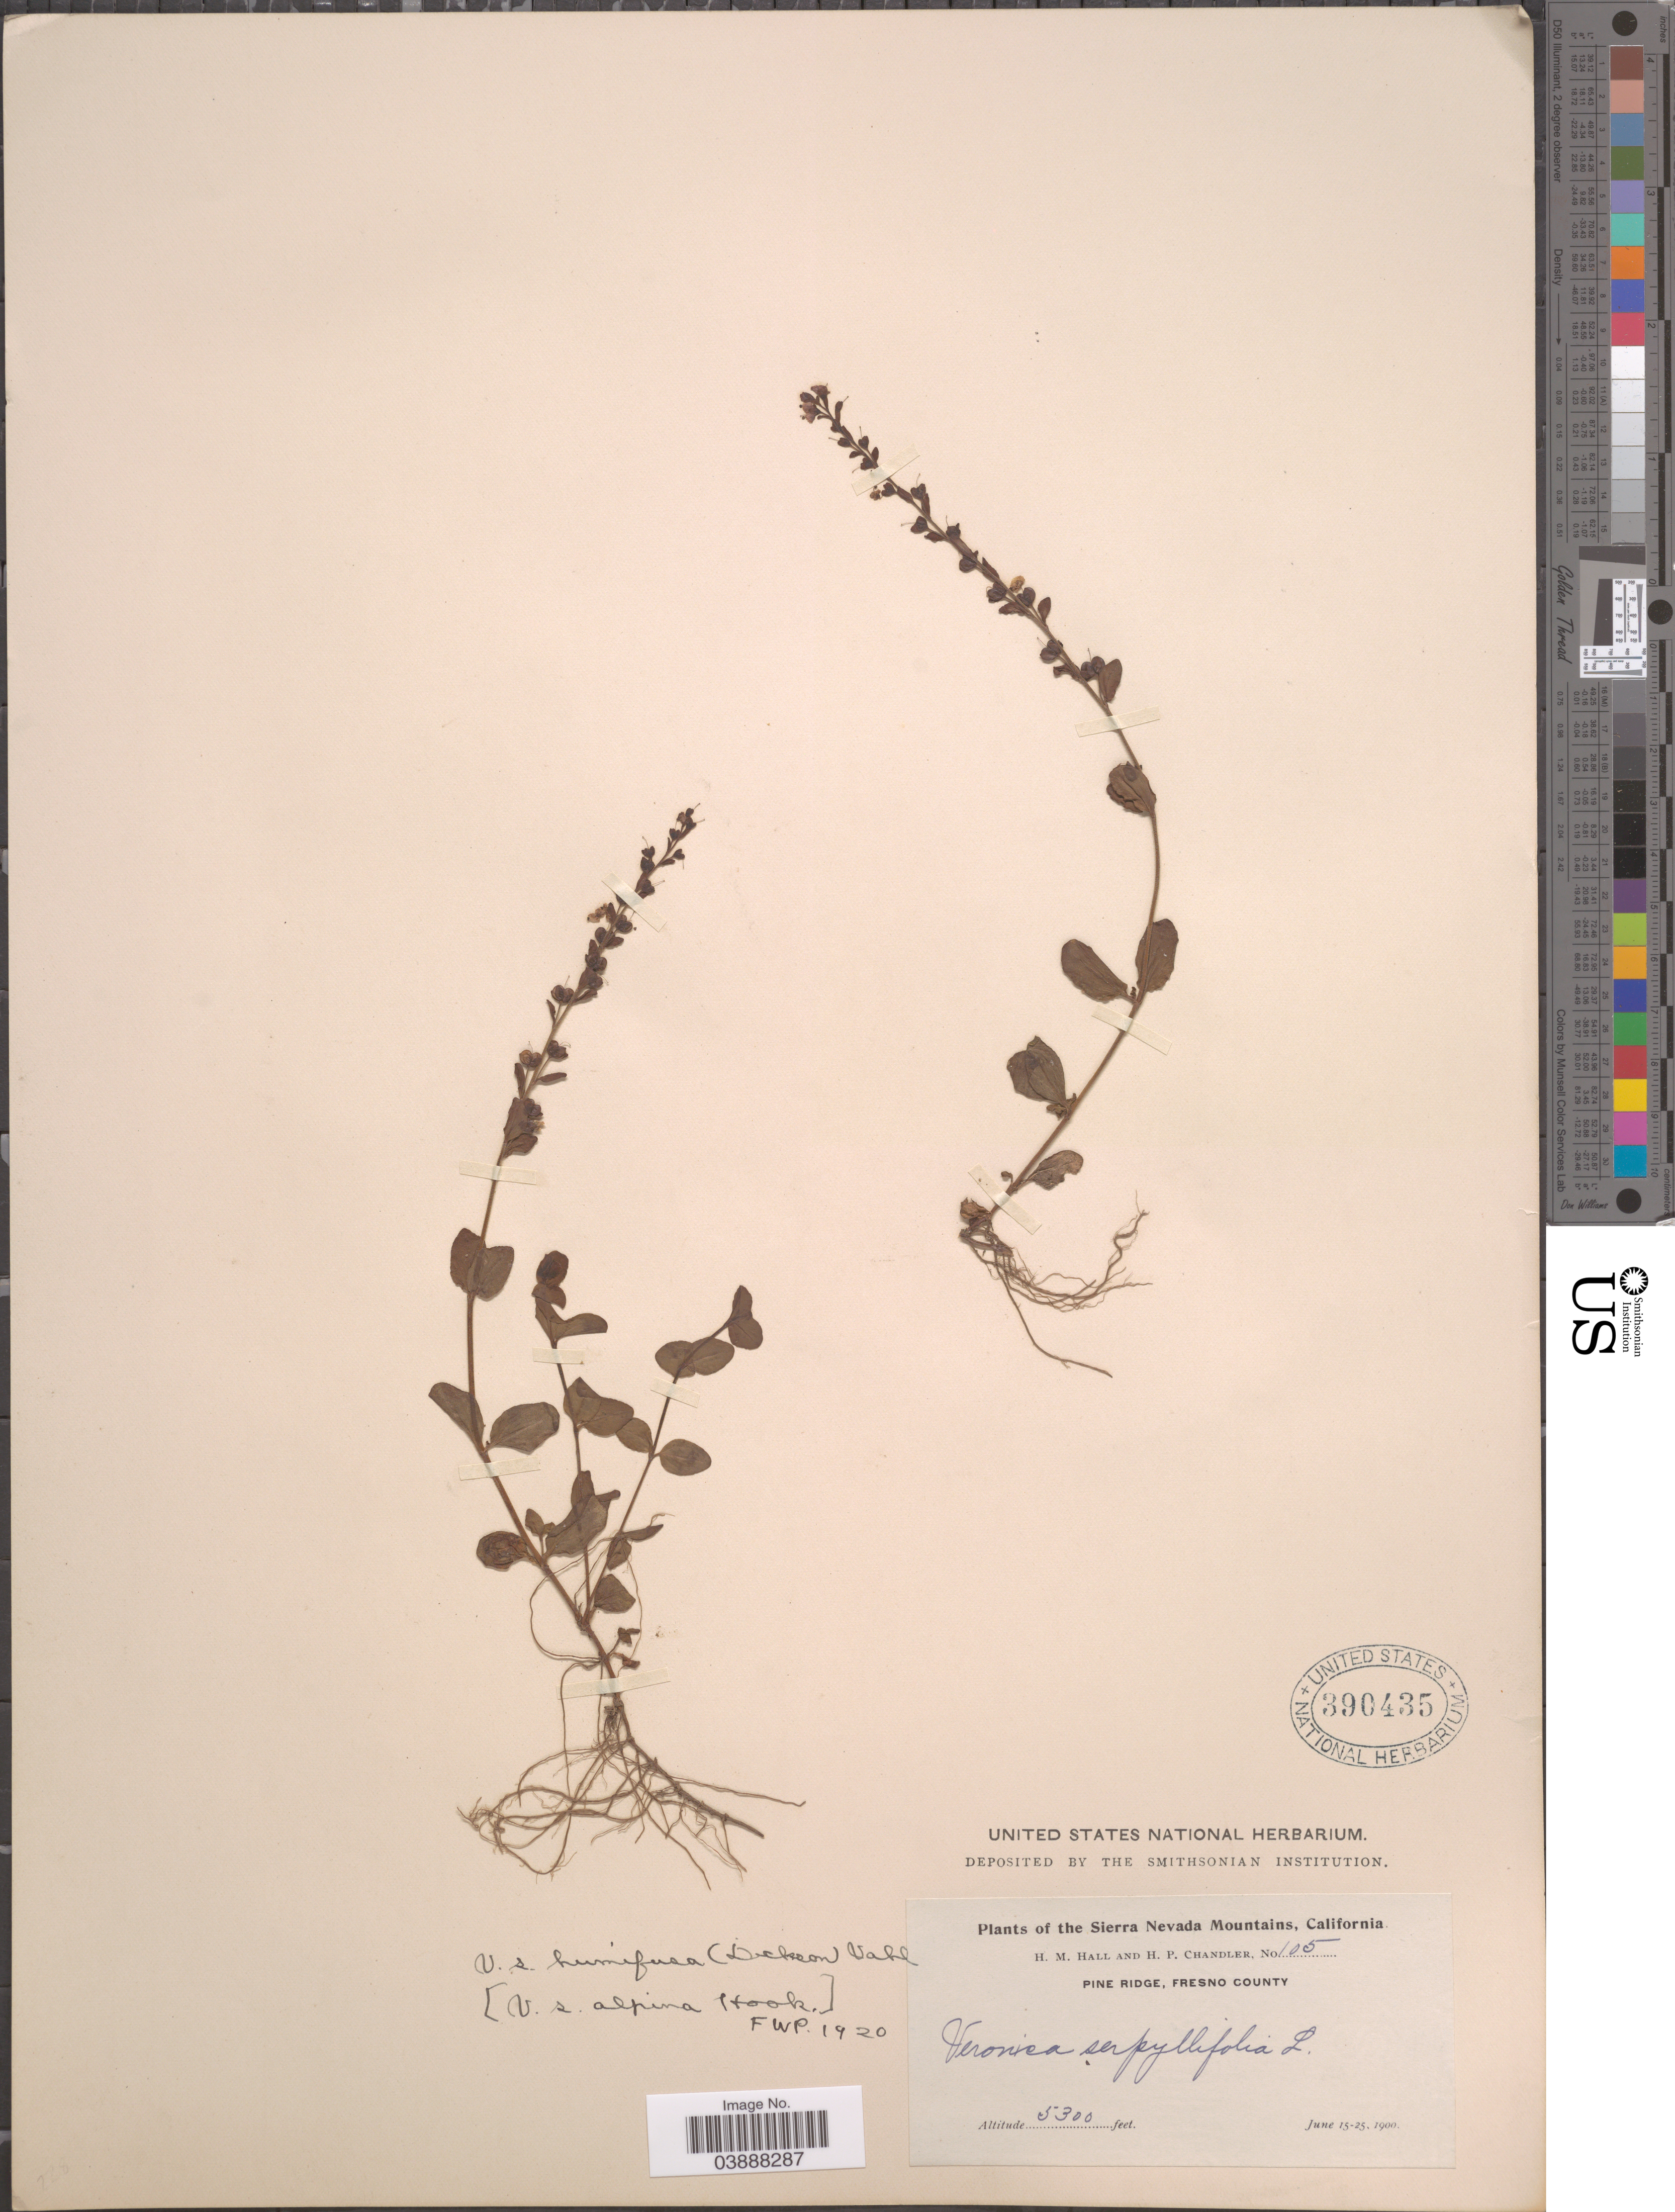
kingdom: Plantae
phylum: Tracheophyta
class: Magnoliopsida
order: Lamiales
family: Plantaginaceae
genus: Veronica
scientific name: Veronica serpyllifolia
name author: L.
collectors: H. M. Hall & H. Chandler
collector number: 105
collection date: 1900-06-15/1900-06-25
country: United States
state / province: California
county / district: Fresno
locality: The Sierra Nevada Mountains. Pine Ridge, Fresno County.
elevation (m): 1615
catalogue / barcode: US 390435